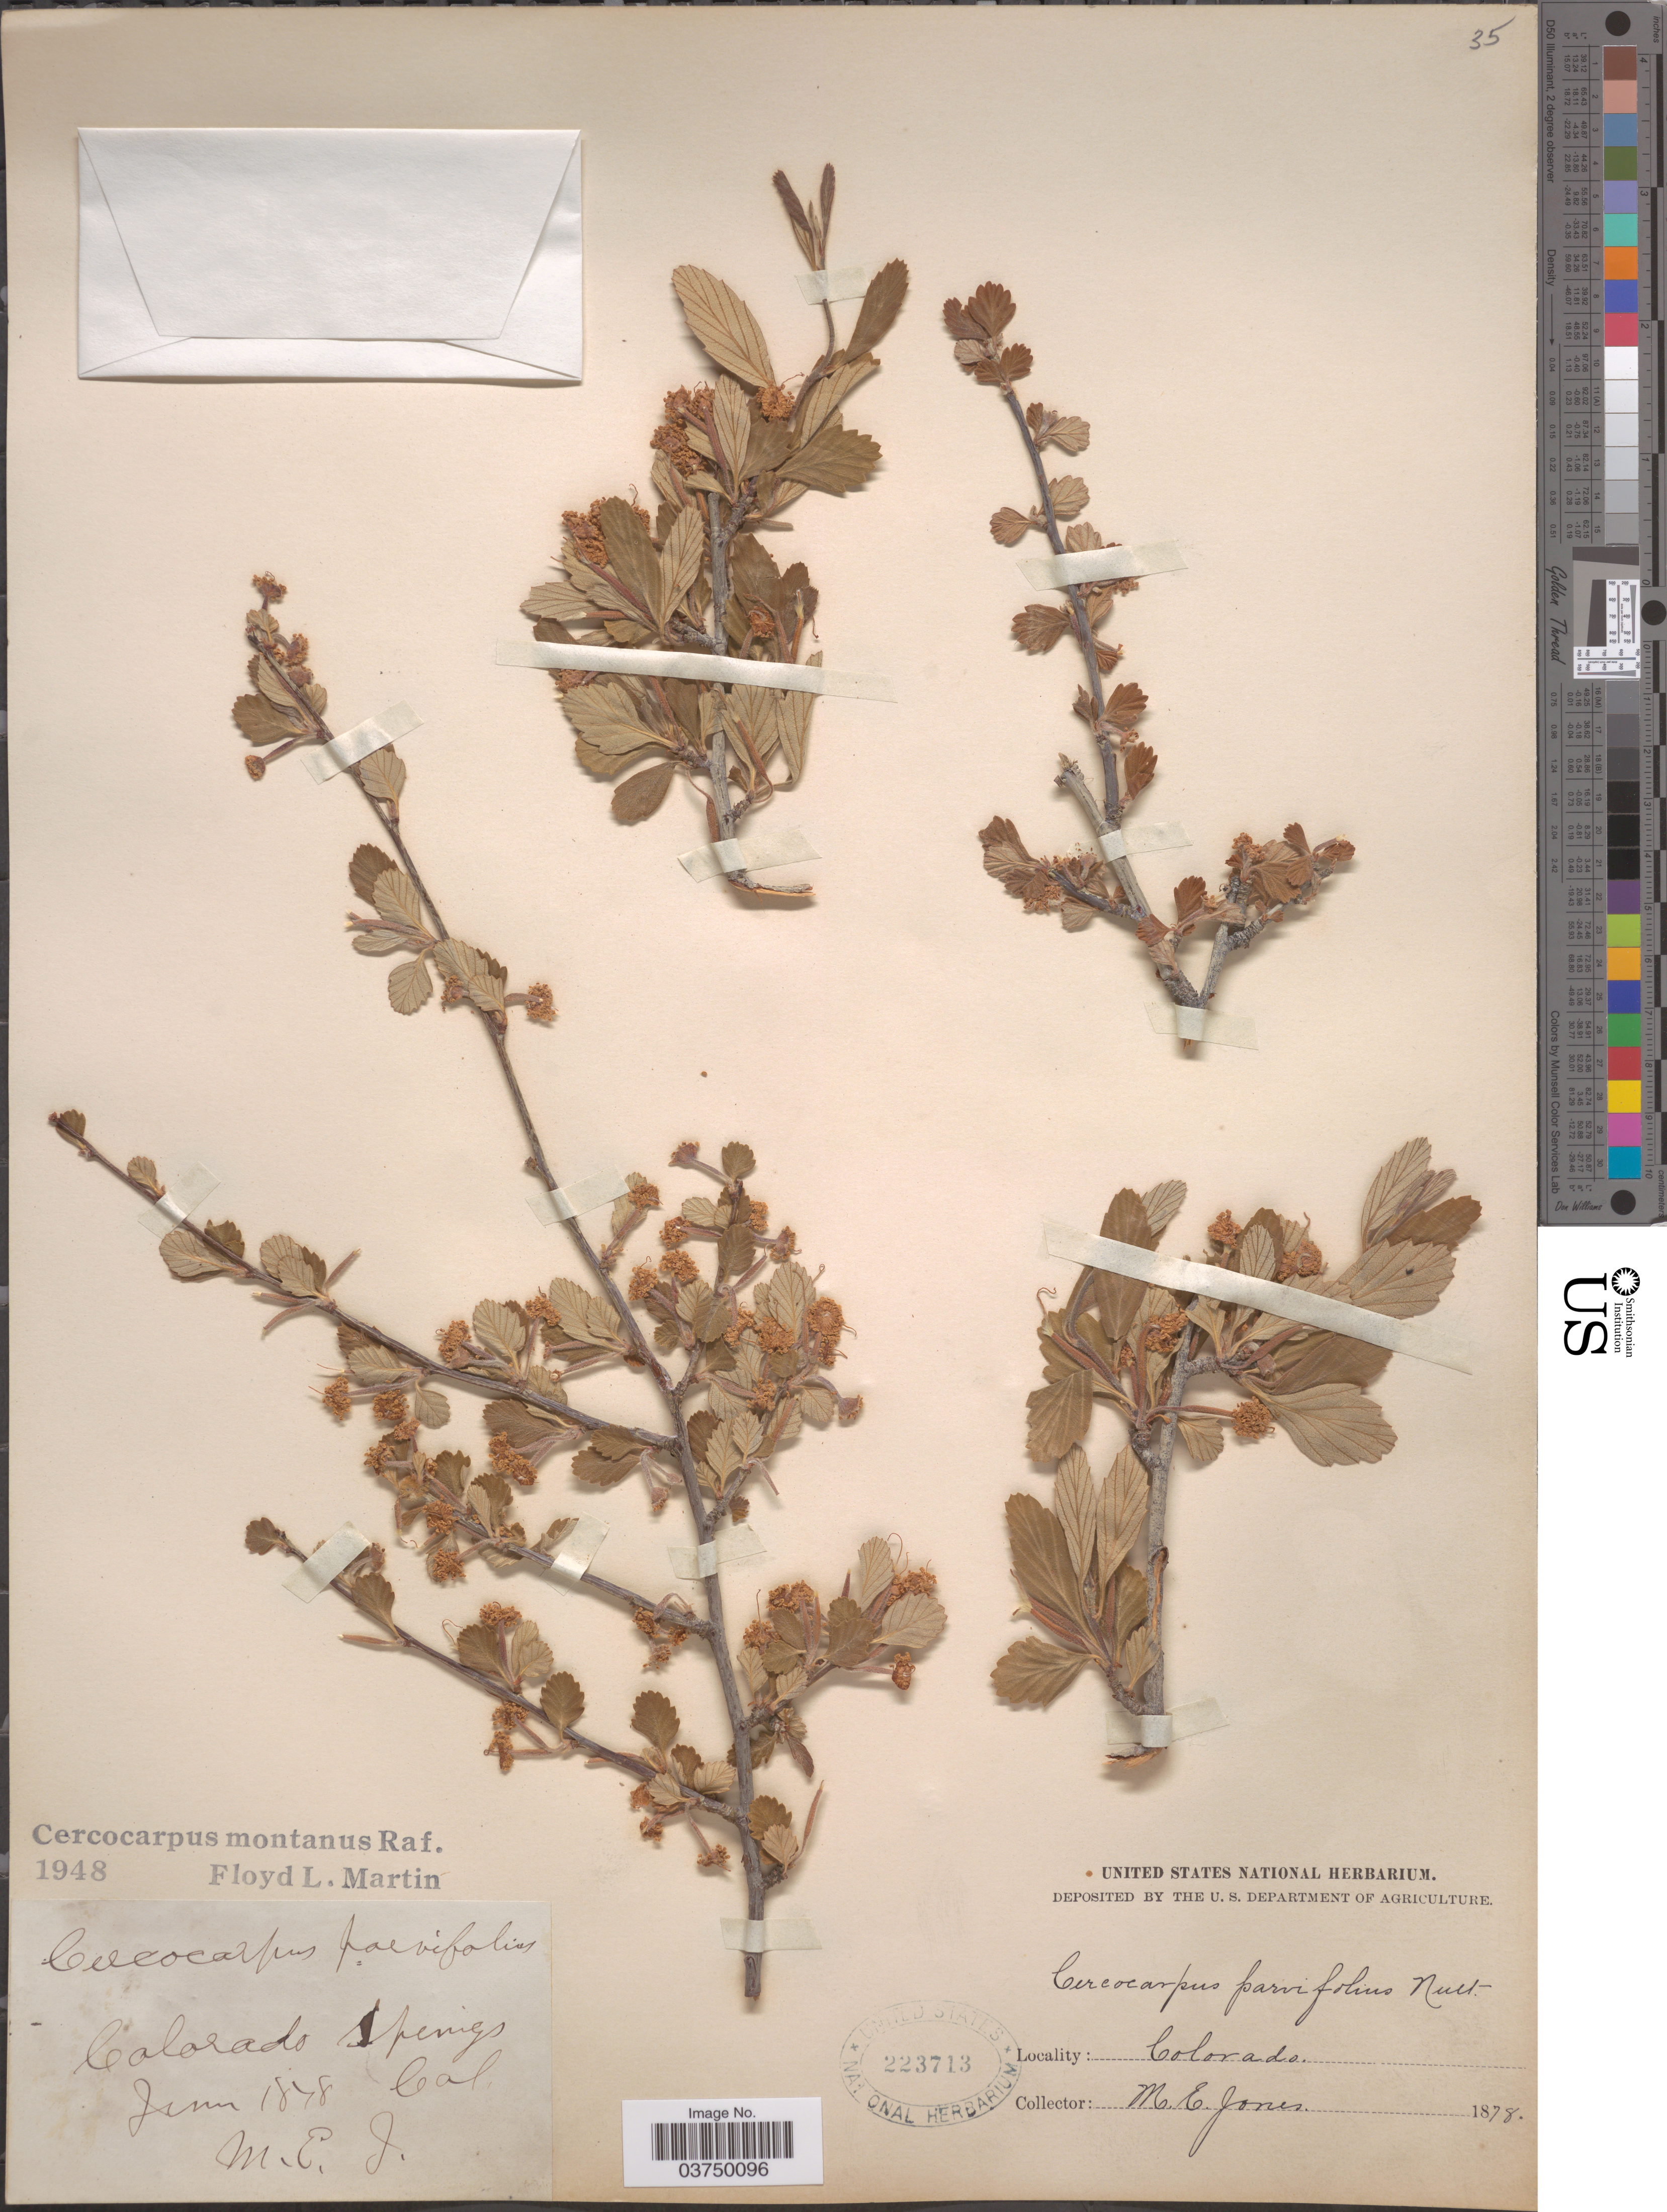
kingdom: Plantae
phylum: Tracheophyta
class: Magnoliopsida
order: Rosales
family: Rosaceae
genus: Cercocarpus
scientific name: Cercocarpus montanus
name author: Raf.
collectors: M. E. Jones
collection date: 1878-06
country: United States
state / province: Colorado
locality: Colorado Springs.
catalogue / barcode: US 223713